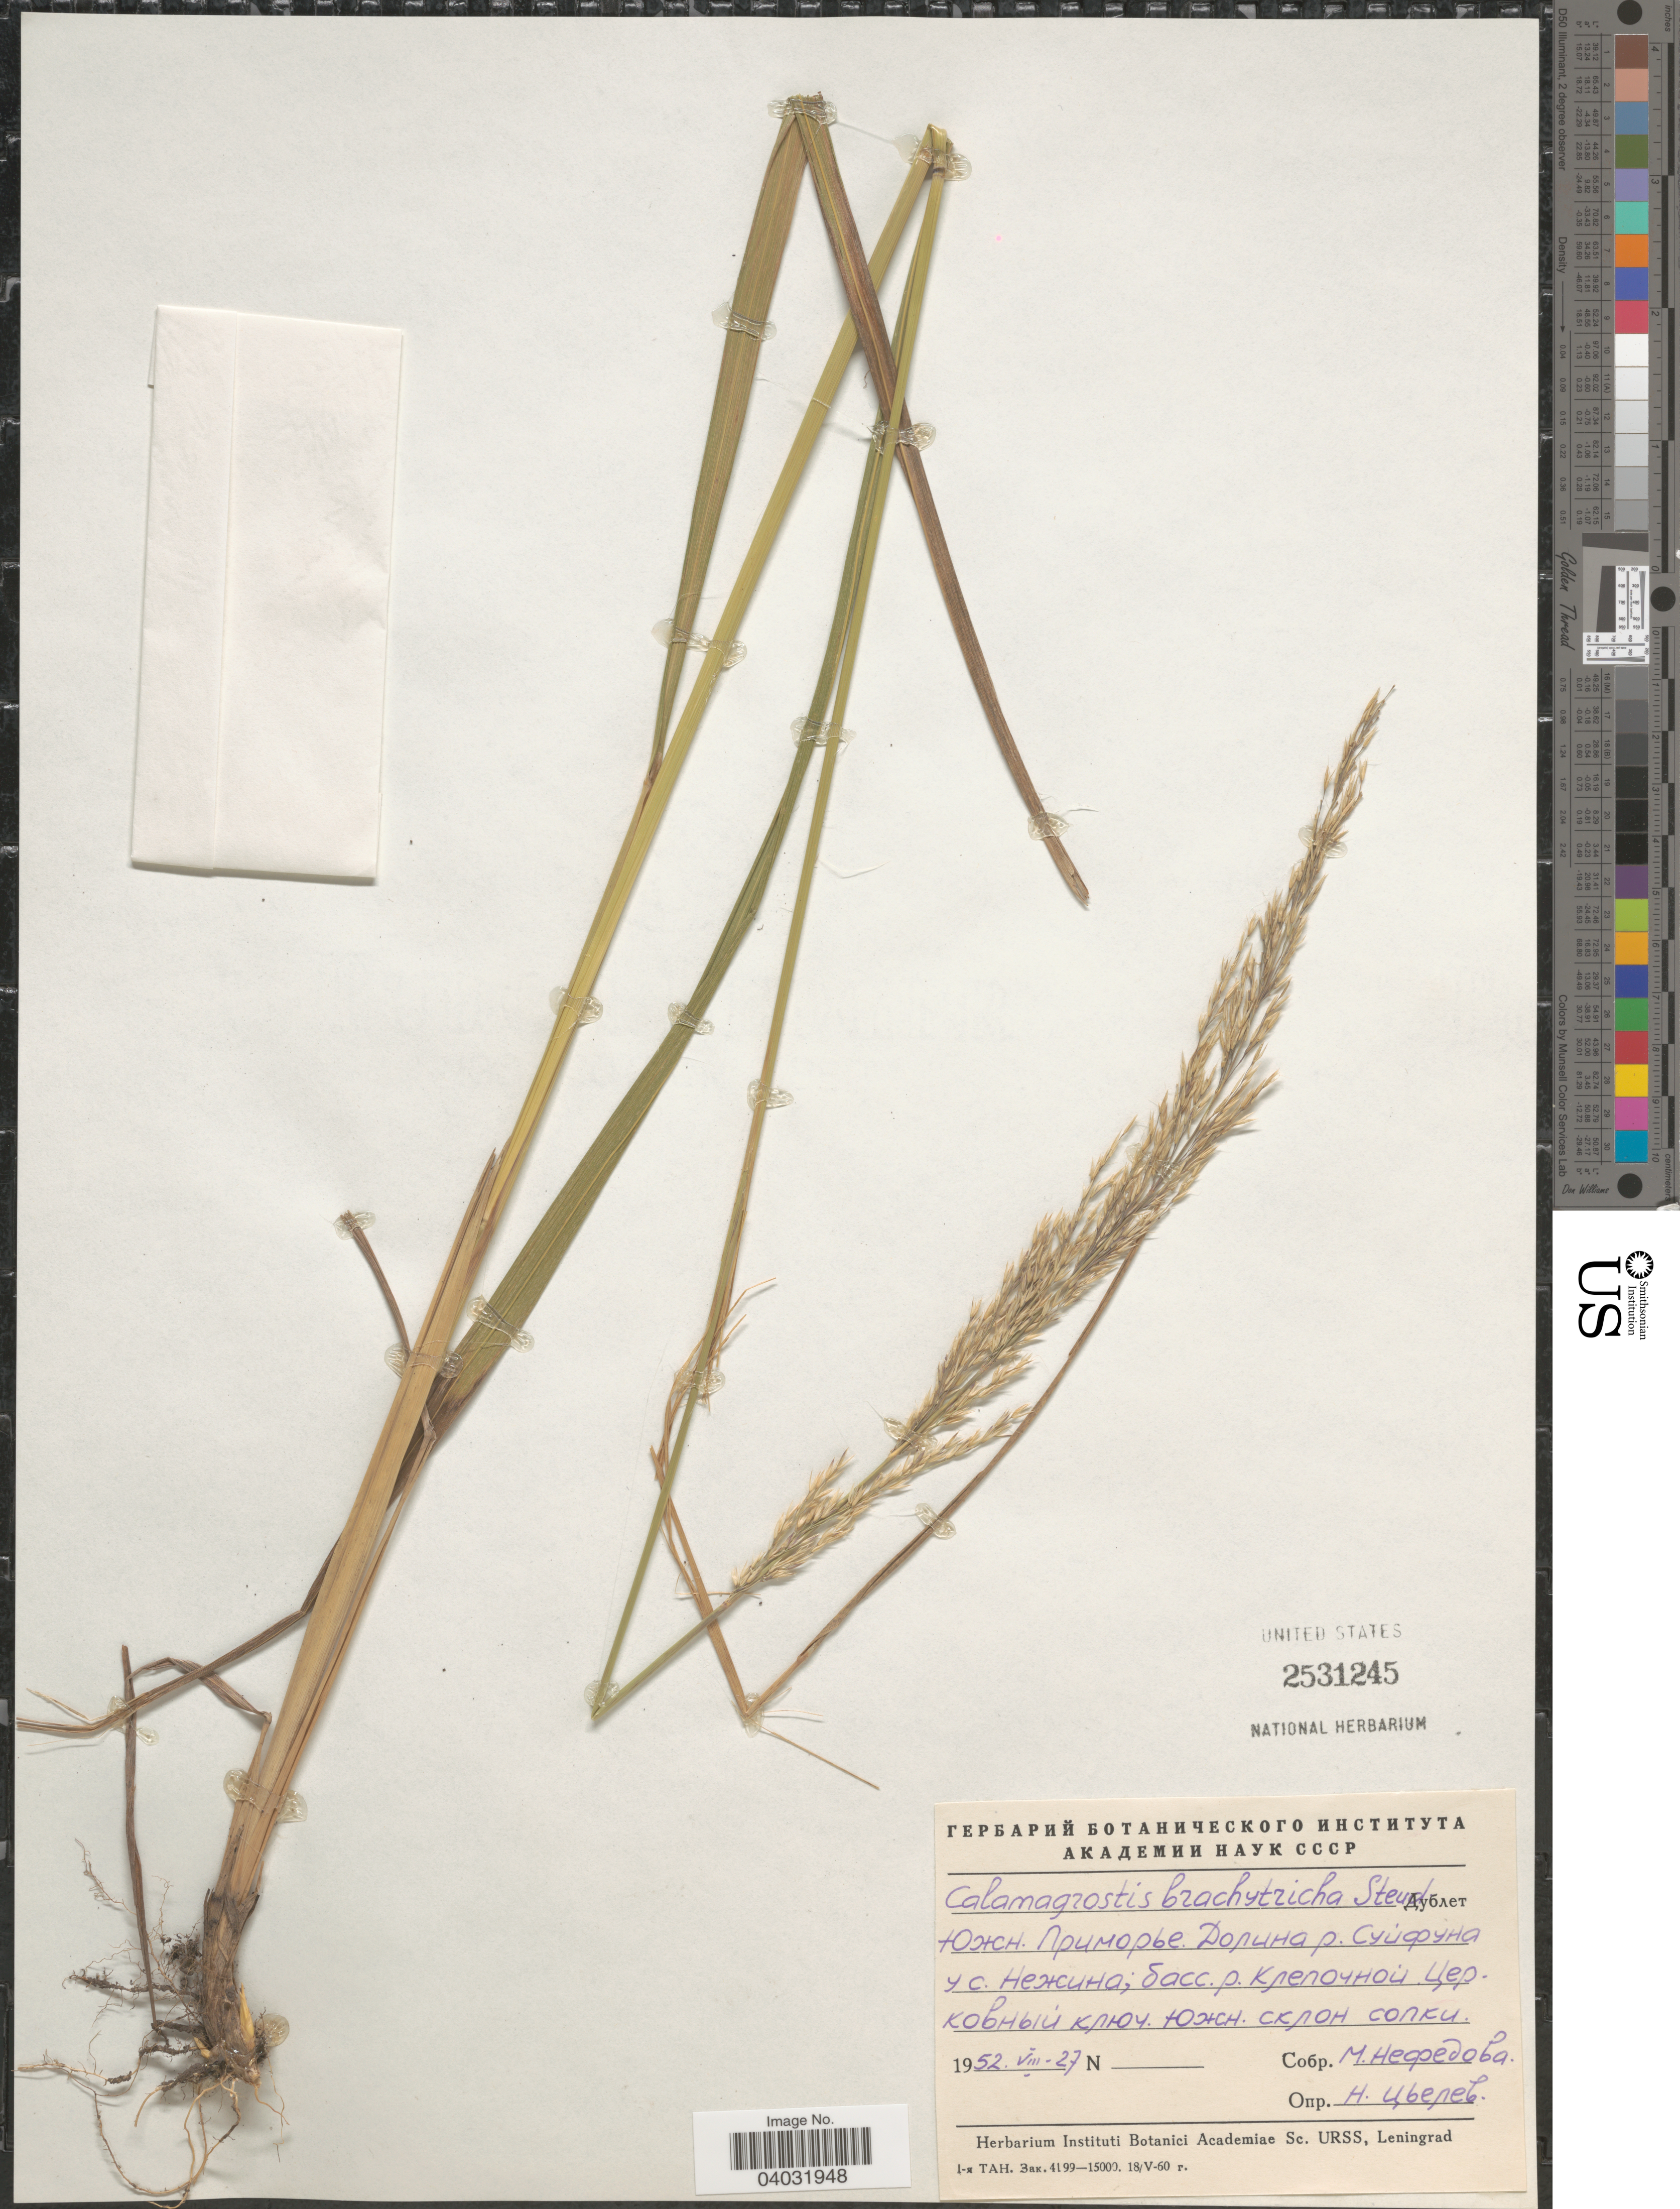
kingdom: Plantae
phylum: Tracheophyta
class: Liliopsida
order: Poales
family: Poaceae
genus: Calamagrostis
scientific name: Calamagrostis brachytricha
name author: Steud.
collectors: M. Nefedova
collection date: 1953-08-27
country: Russian Federation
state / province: Primorsky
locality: Valley of river Suifun, near village Nezhino, basin of river Klepochnaya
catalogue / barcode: US 2531245